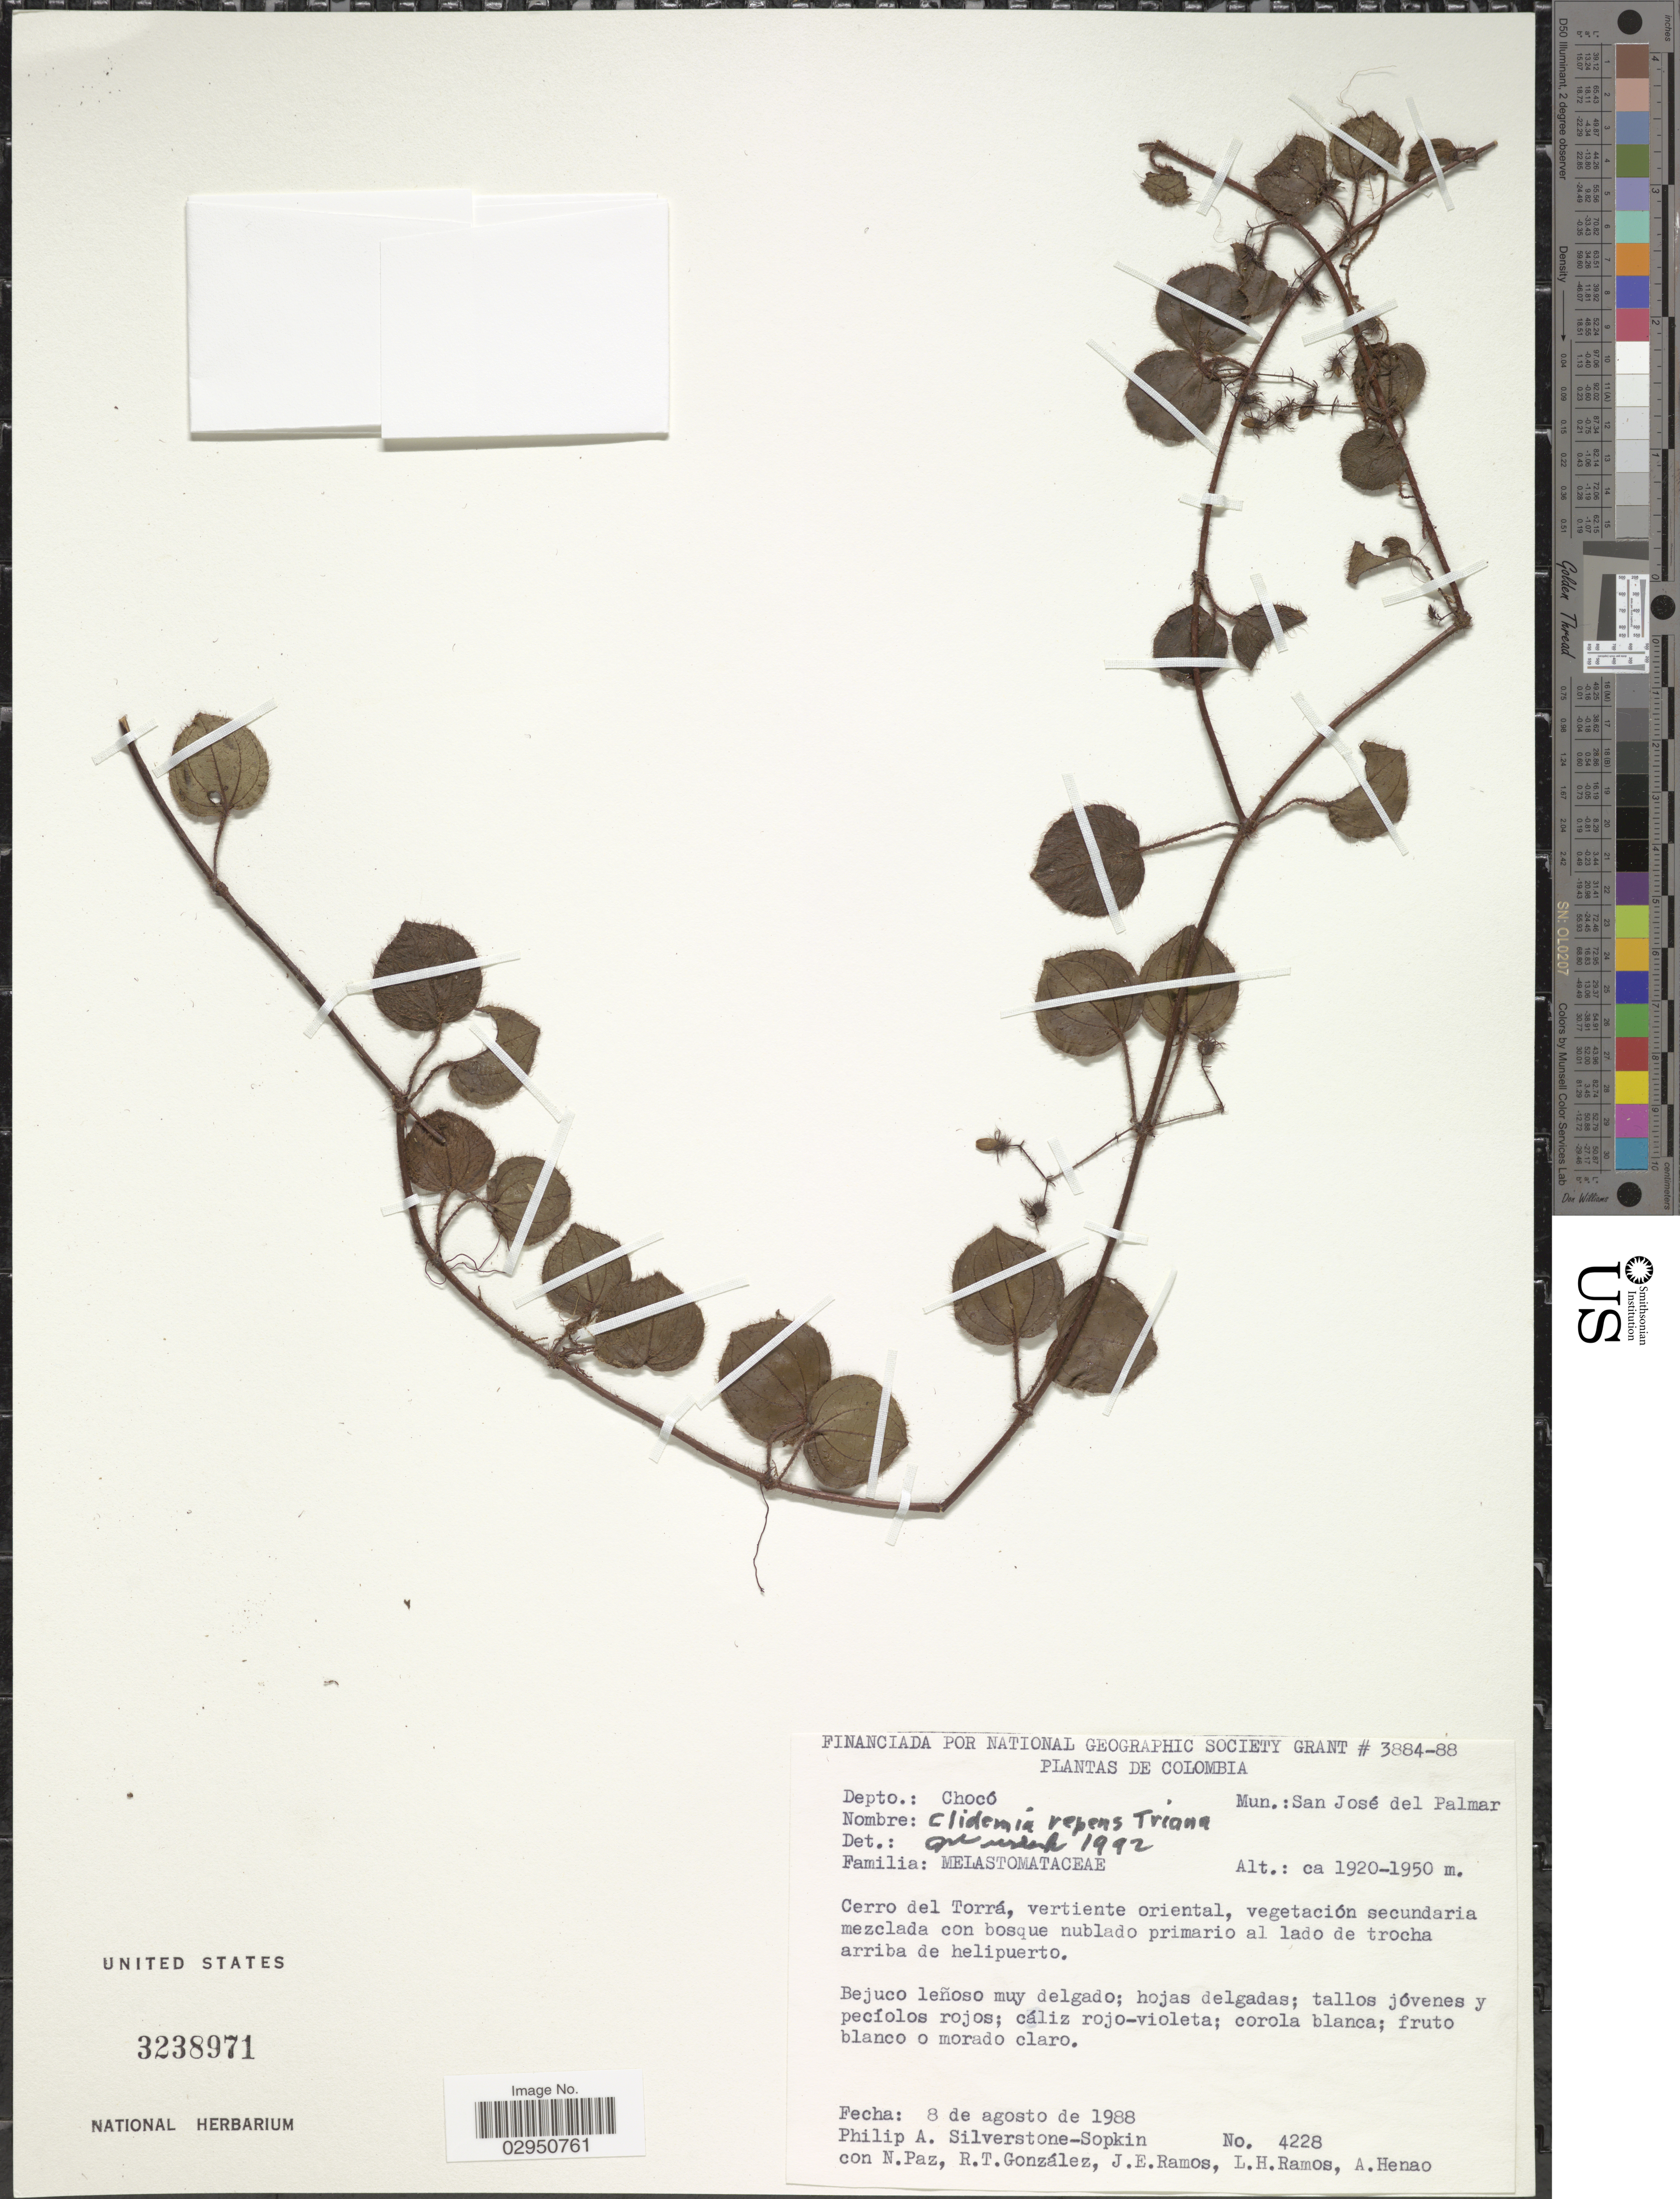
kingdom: Plantae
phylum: Tracheophyta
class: Magnoliopsida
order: Myrtales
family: Melastomataceae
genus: Clidemia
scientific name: Clidemia repens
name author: Triana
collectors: P. A. Silverstone-Sopkin, N. Paz, R. Gonzalez, J. E. Ramos & et al.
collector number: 4228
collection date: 1988-08-08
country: Colombia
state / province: Chocó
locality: Depto. Chocó. Mun.: San José del Palmar. Cerro del Torrá, vertiente oriental.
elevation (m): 1920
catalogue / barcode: US 3238971